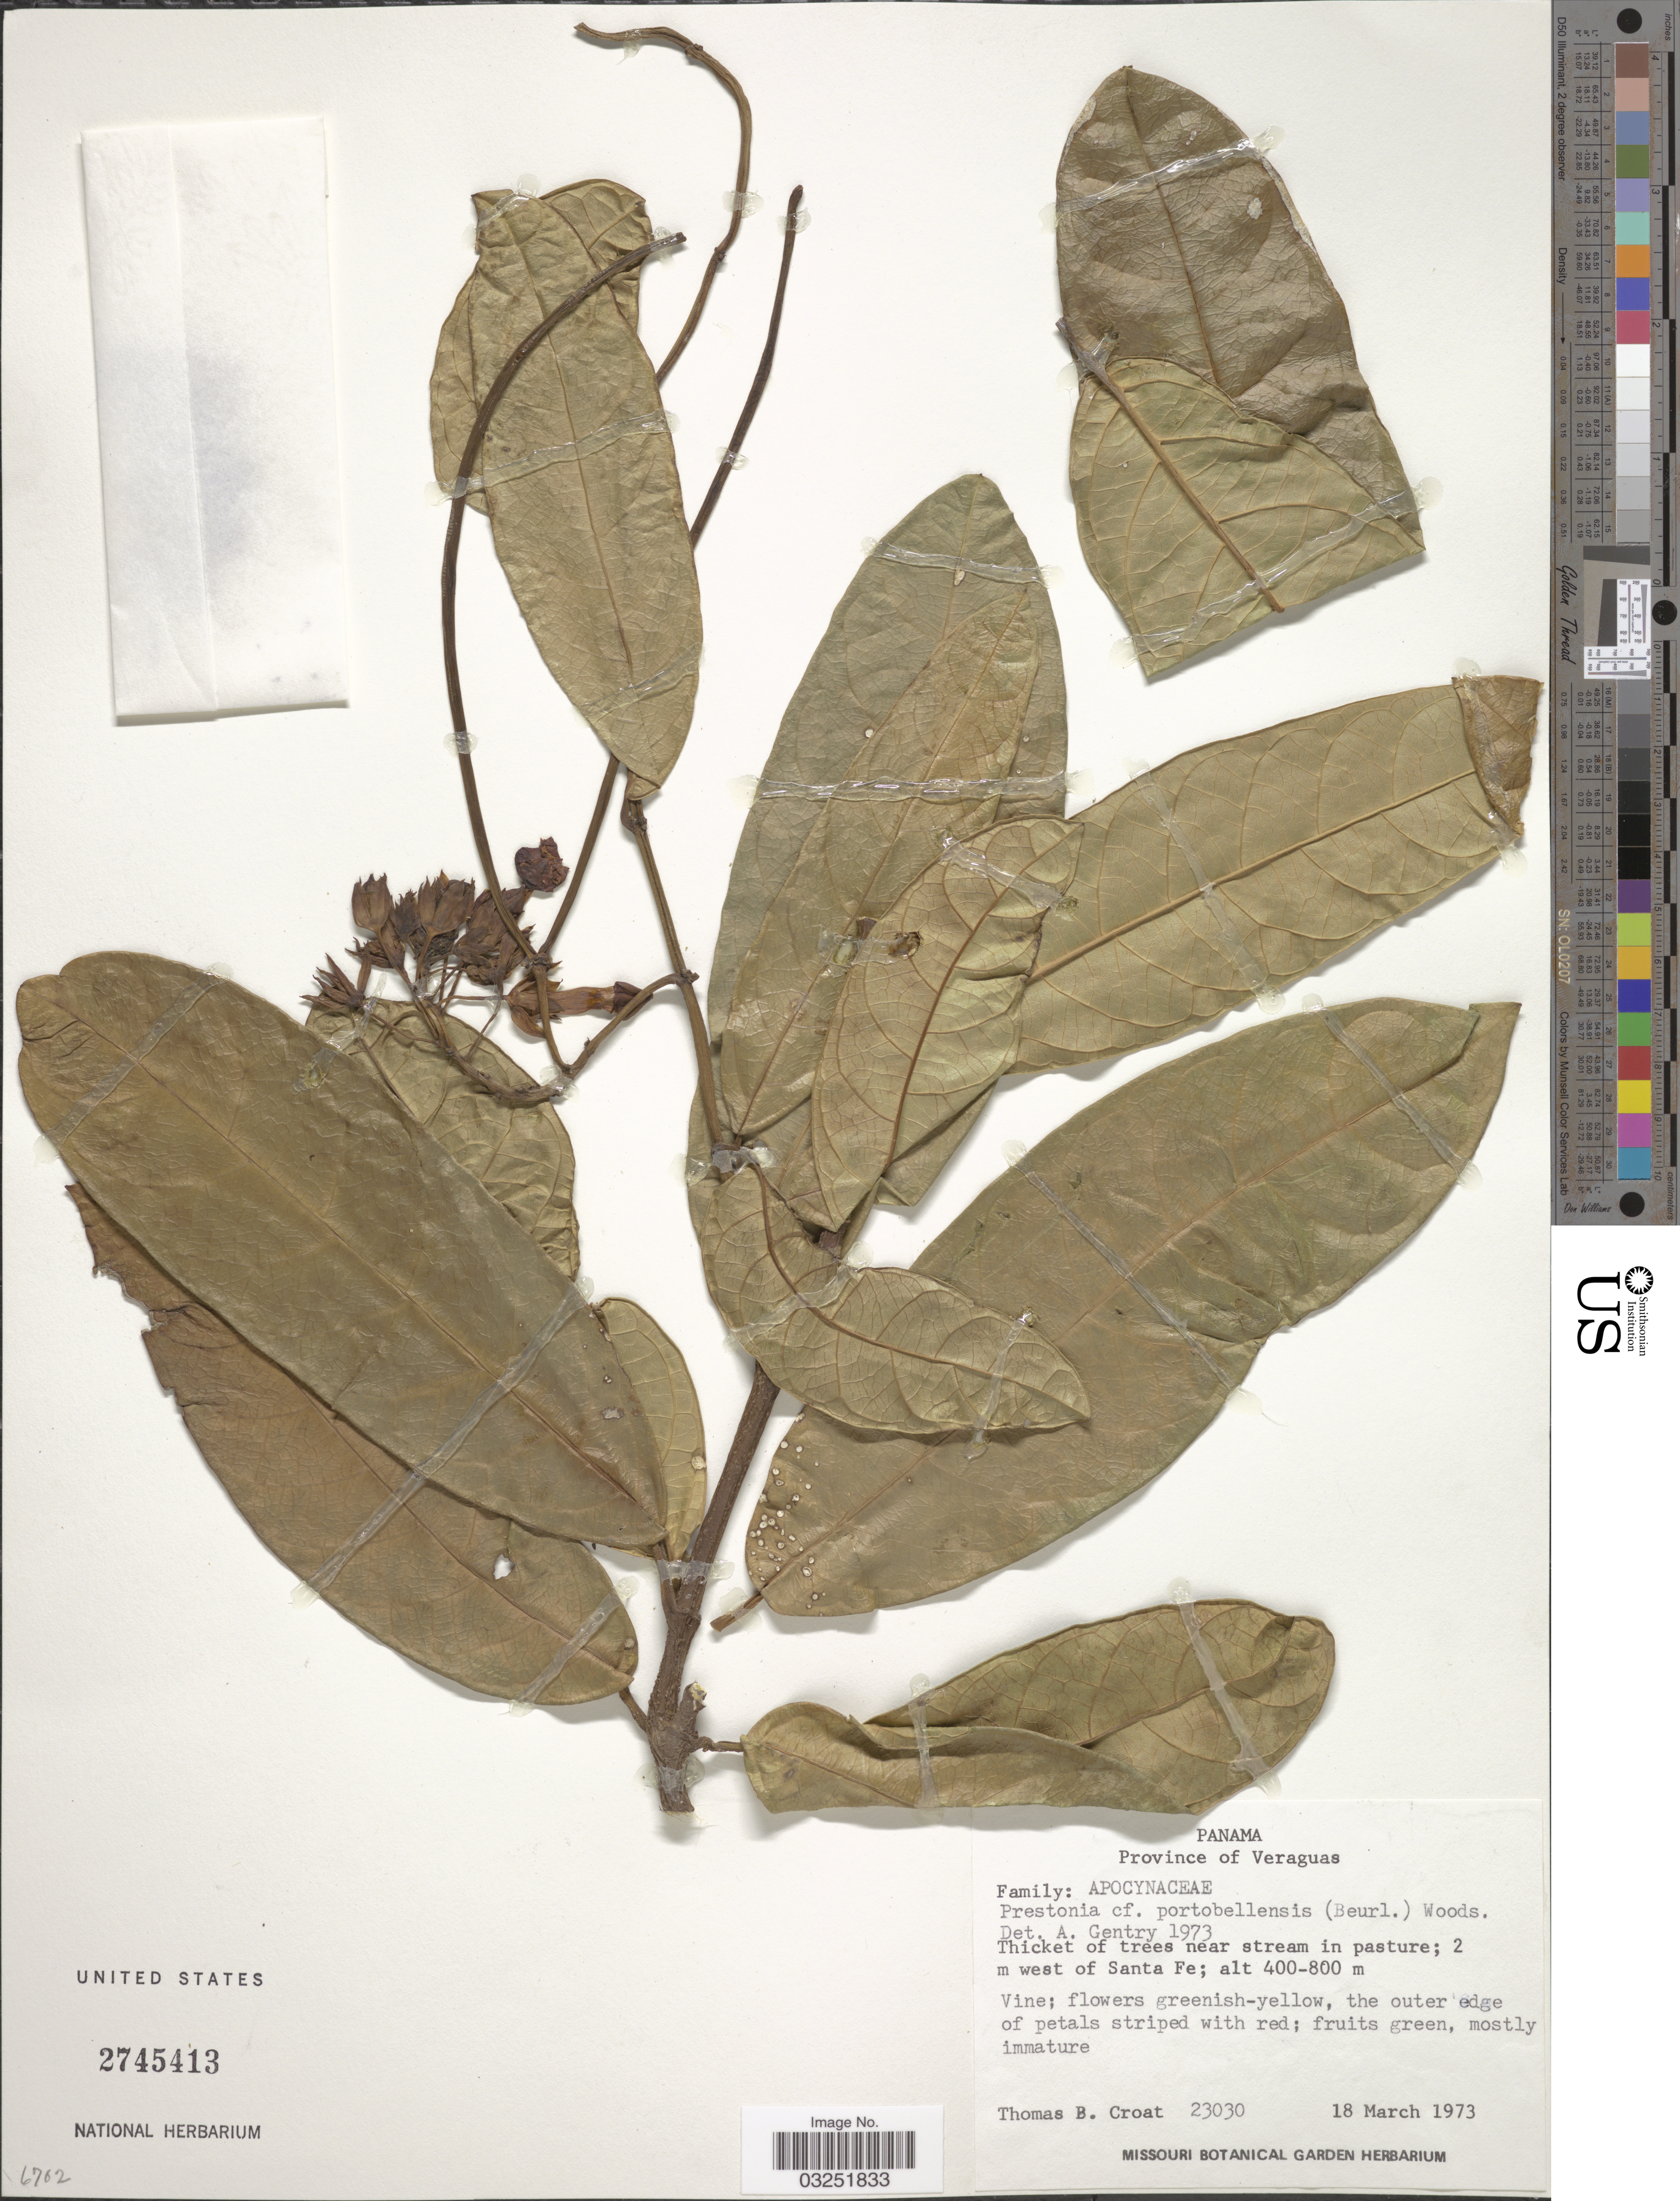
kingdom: Plantae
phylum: Tracheophyta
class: Magnoliopsida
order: Gentianales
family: Apocynaceae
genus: Prestonia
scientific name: Prestonia portobellensis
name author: (Beurl.) Woodson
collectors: T. B. Croat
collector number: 23030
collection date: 1973-03-18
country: Panama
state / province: Veraguas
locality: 2 m west of Santa Fe.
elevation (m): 400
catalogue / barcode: US 2745413